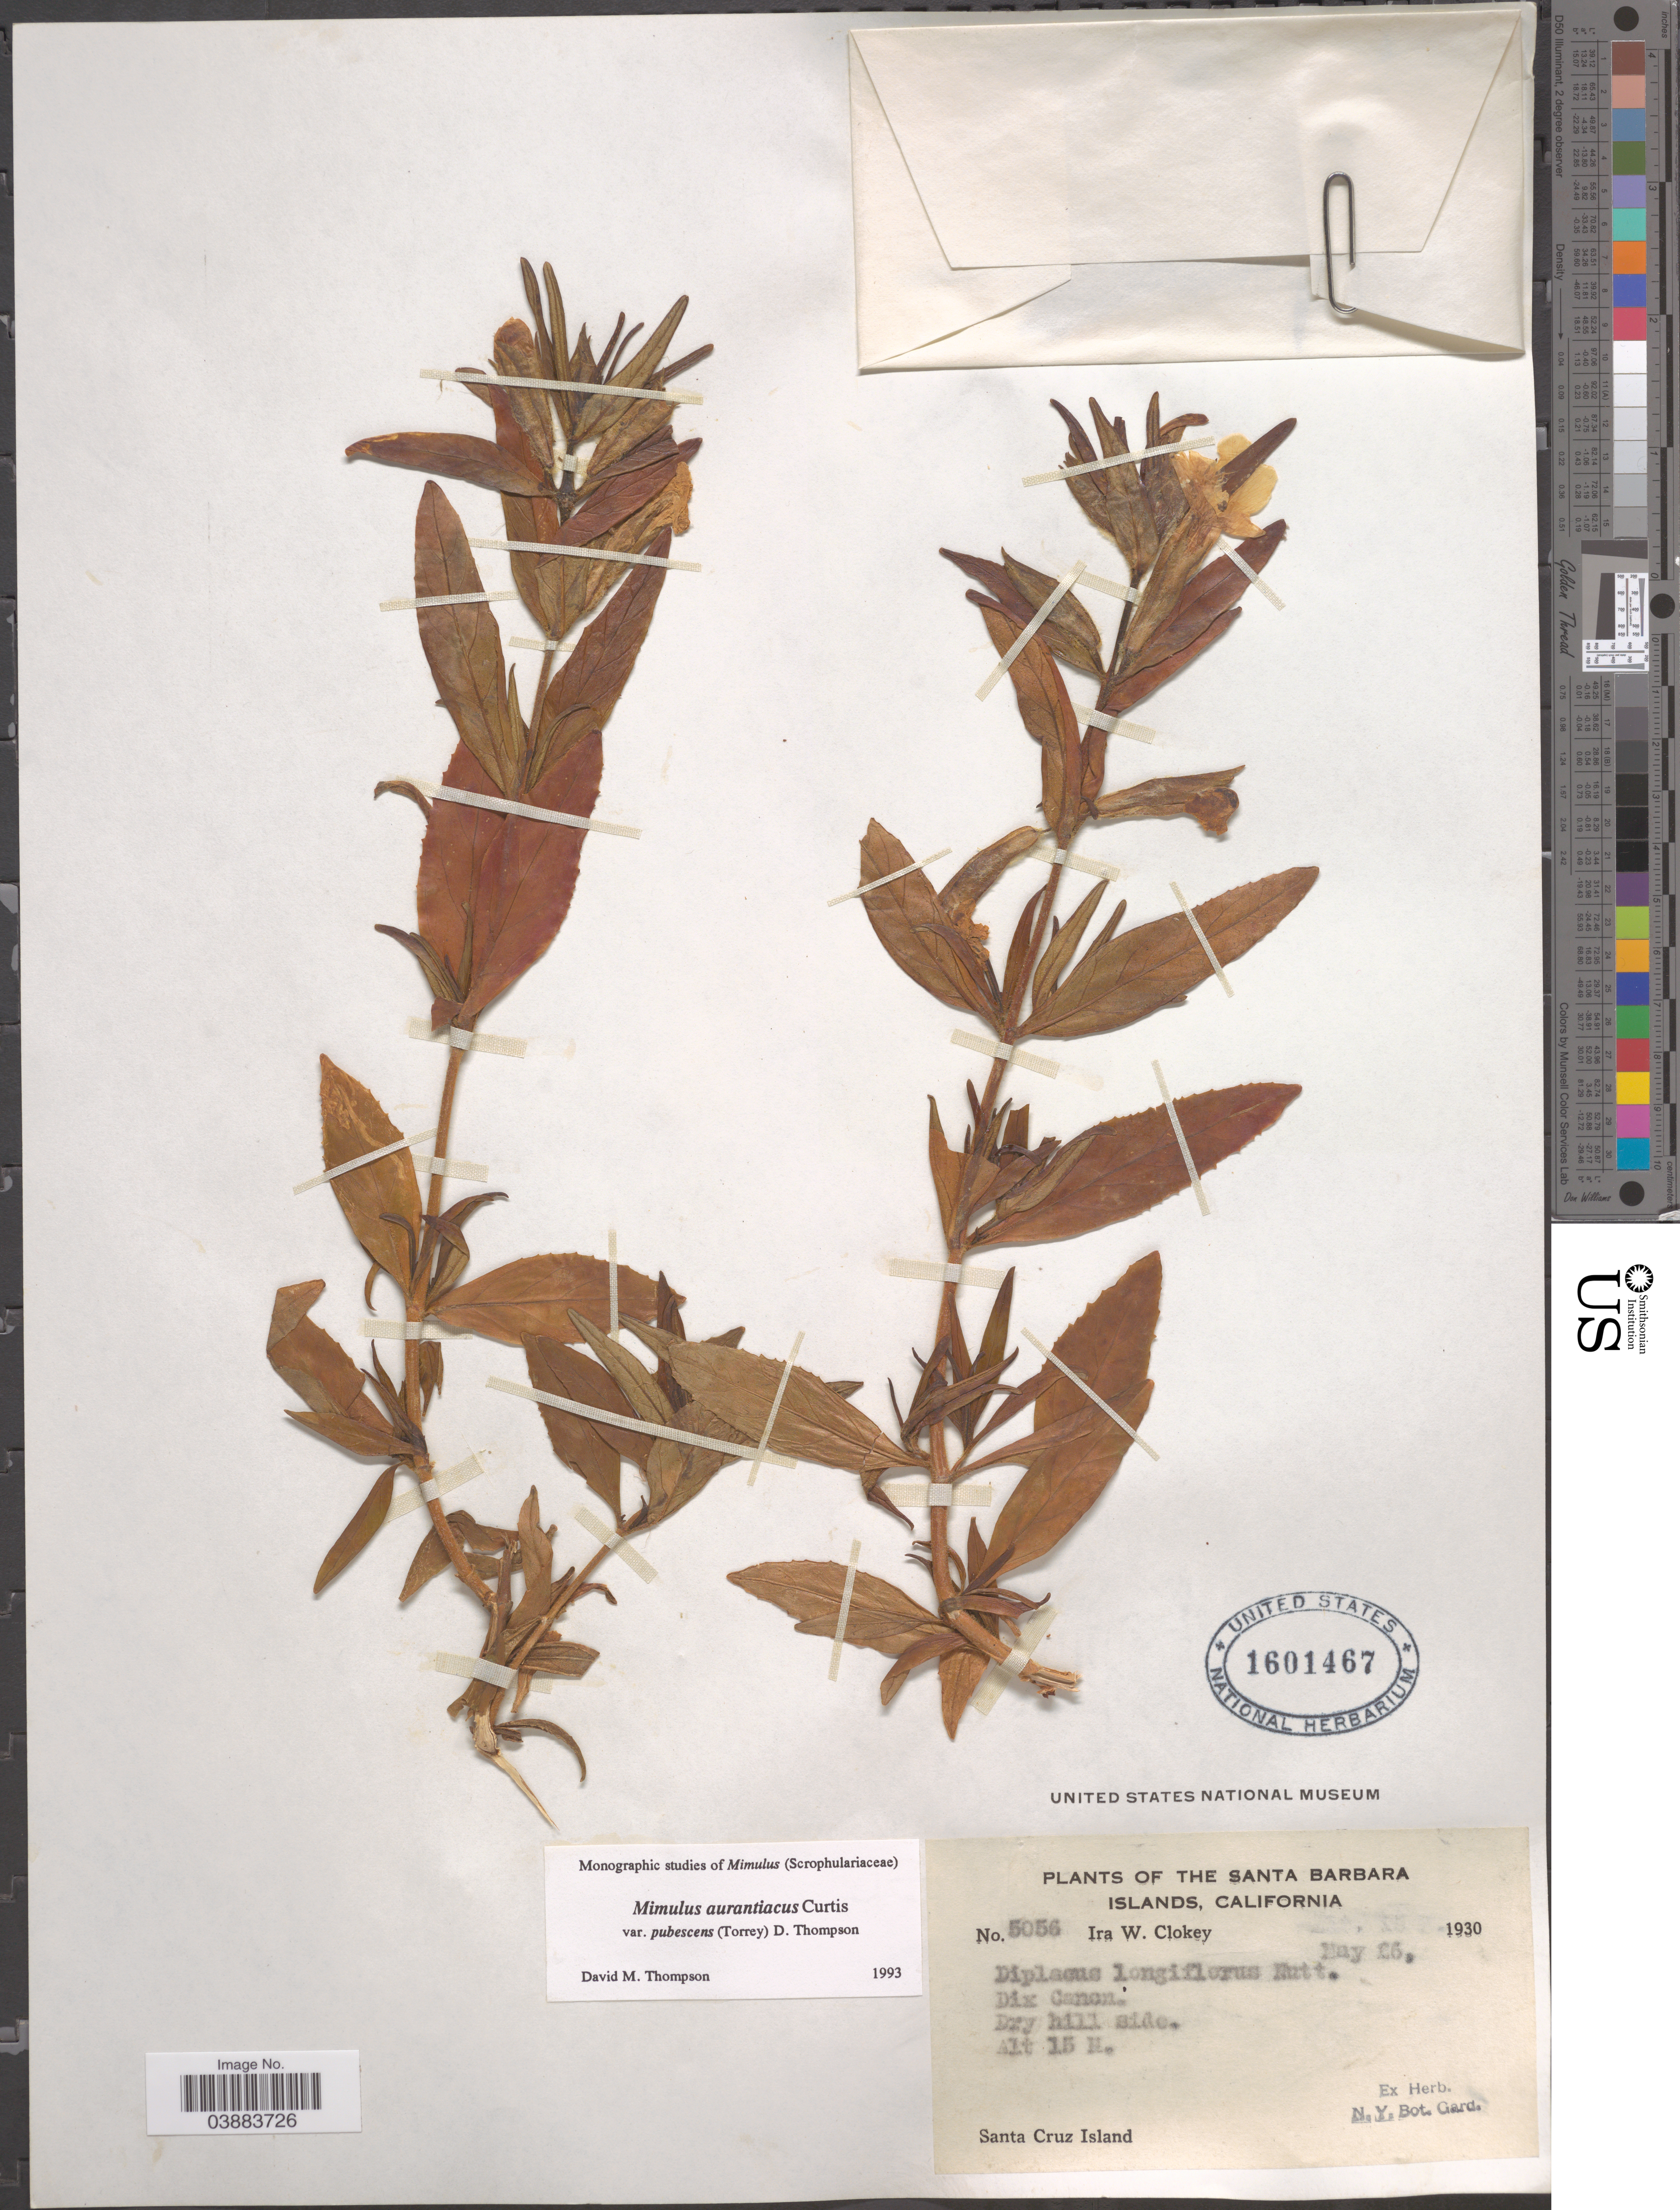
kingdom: Plantae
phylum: Tracheophyta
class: Magnoliopsida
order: Lamiales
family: Phrymaceae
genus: Diplacus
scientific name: Diplacus aurantiacus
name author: (Curtis) Jeps.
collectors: I. W. Clokey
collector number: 5056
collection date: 1930-05-26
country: United States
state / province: California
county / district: Santa Barbara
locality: Santa Barbara Islands. Dix Canon. Santa Cruz Island.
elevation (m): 15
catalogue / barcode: US 1601467